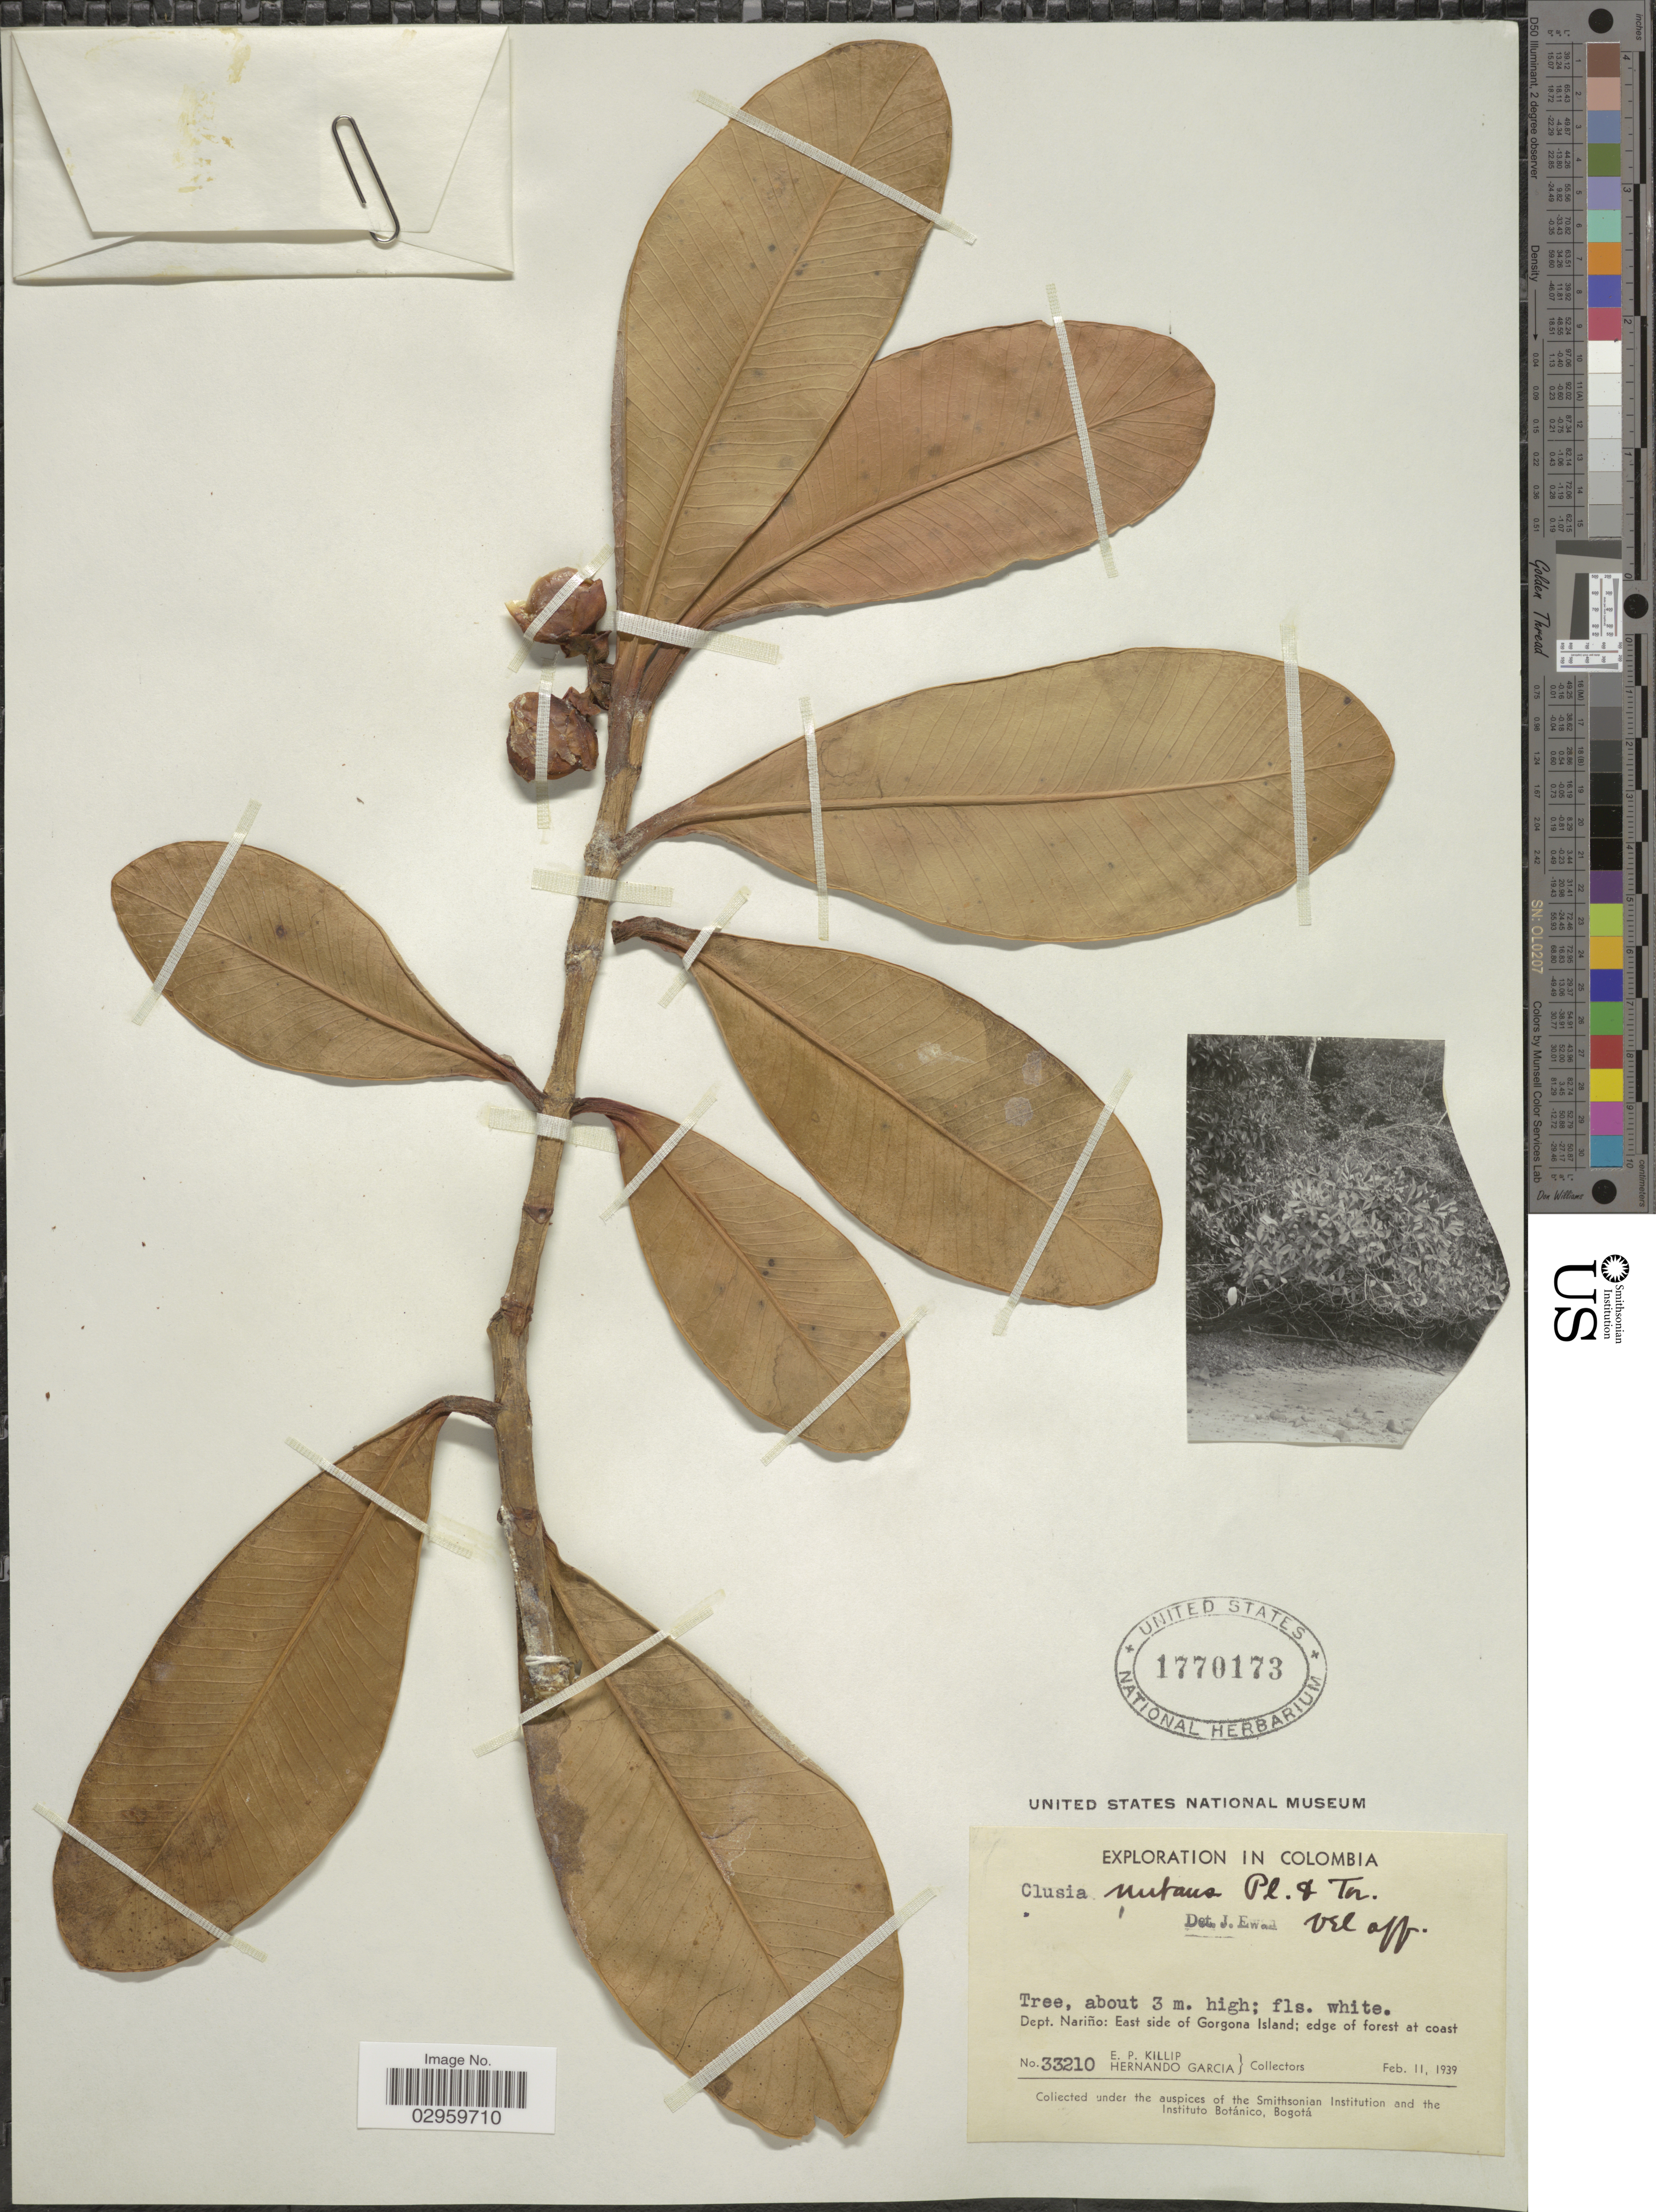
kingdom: Plantae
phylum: Tracheophyta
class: Magnoliopsida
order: Malpighiales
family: Clusiaceae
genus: Clusia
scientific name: Clusia nutans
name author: Planch. & Triana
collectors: E. P. Killip & H. Garcia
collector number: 33210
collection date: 1939-02-11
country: Colombia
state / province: Nariño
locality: Dept. Nariño: East side of Gorgona Island; edge of forest at coast.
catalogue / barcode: US 1770173